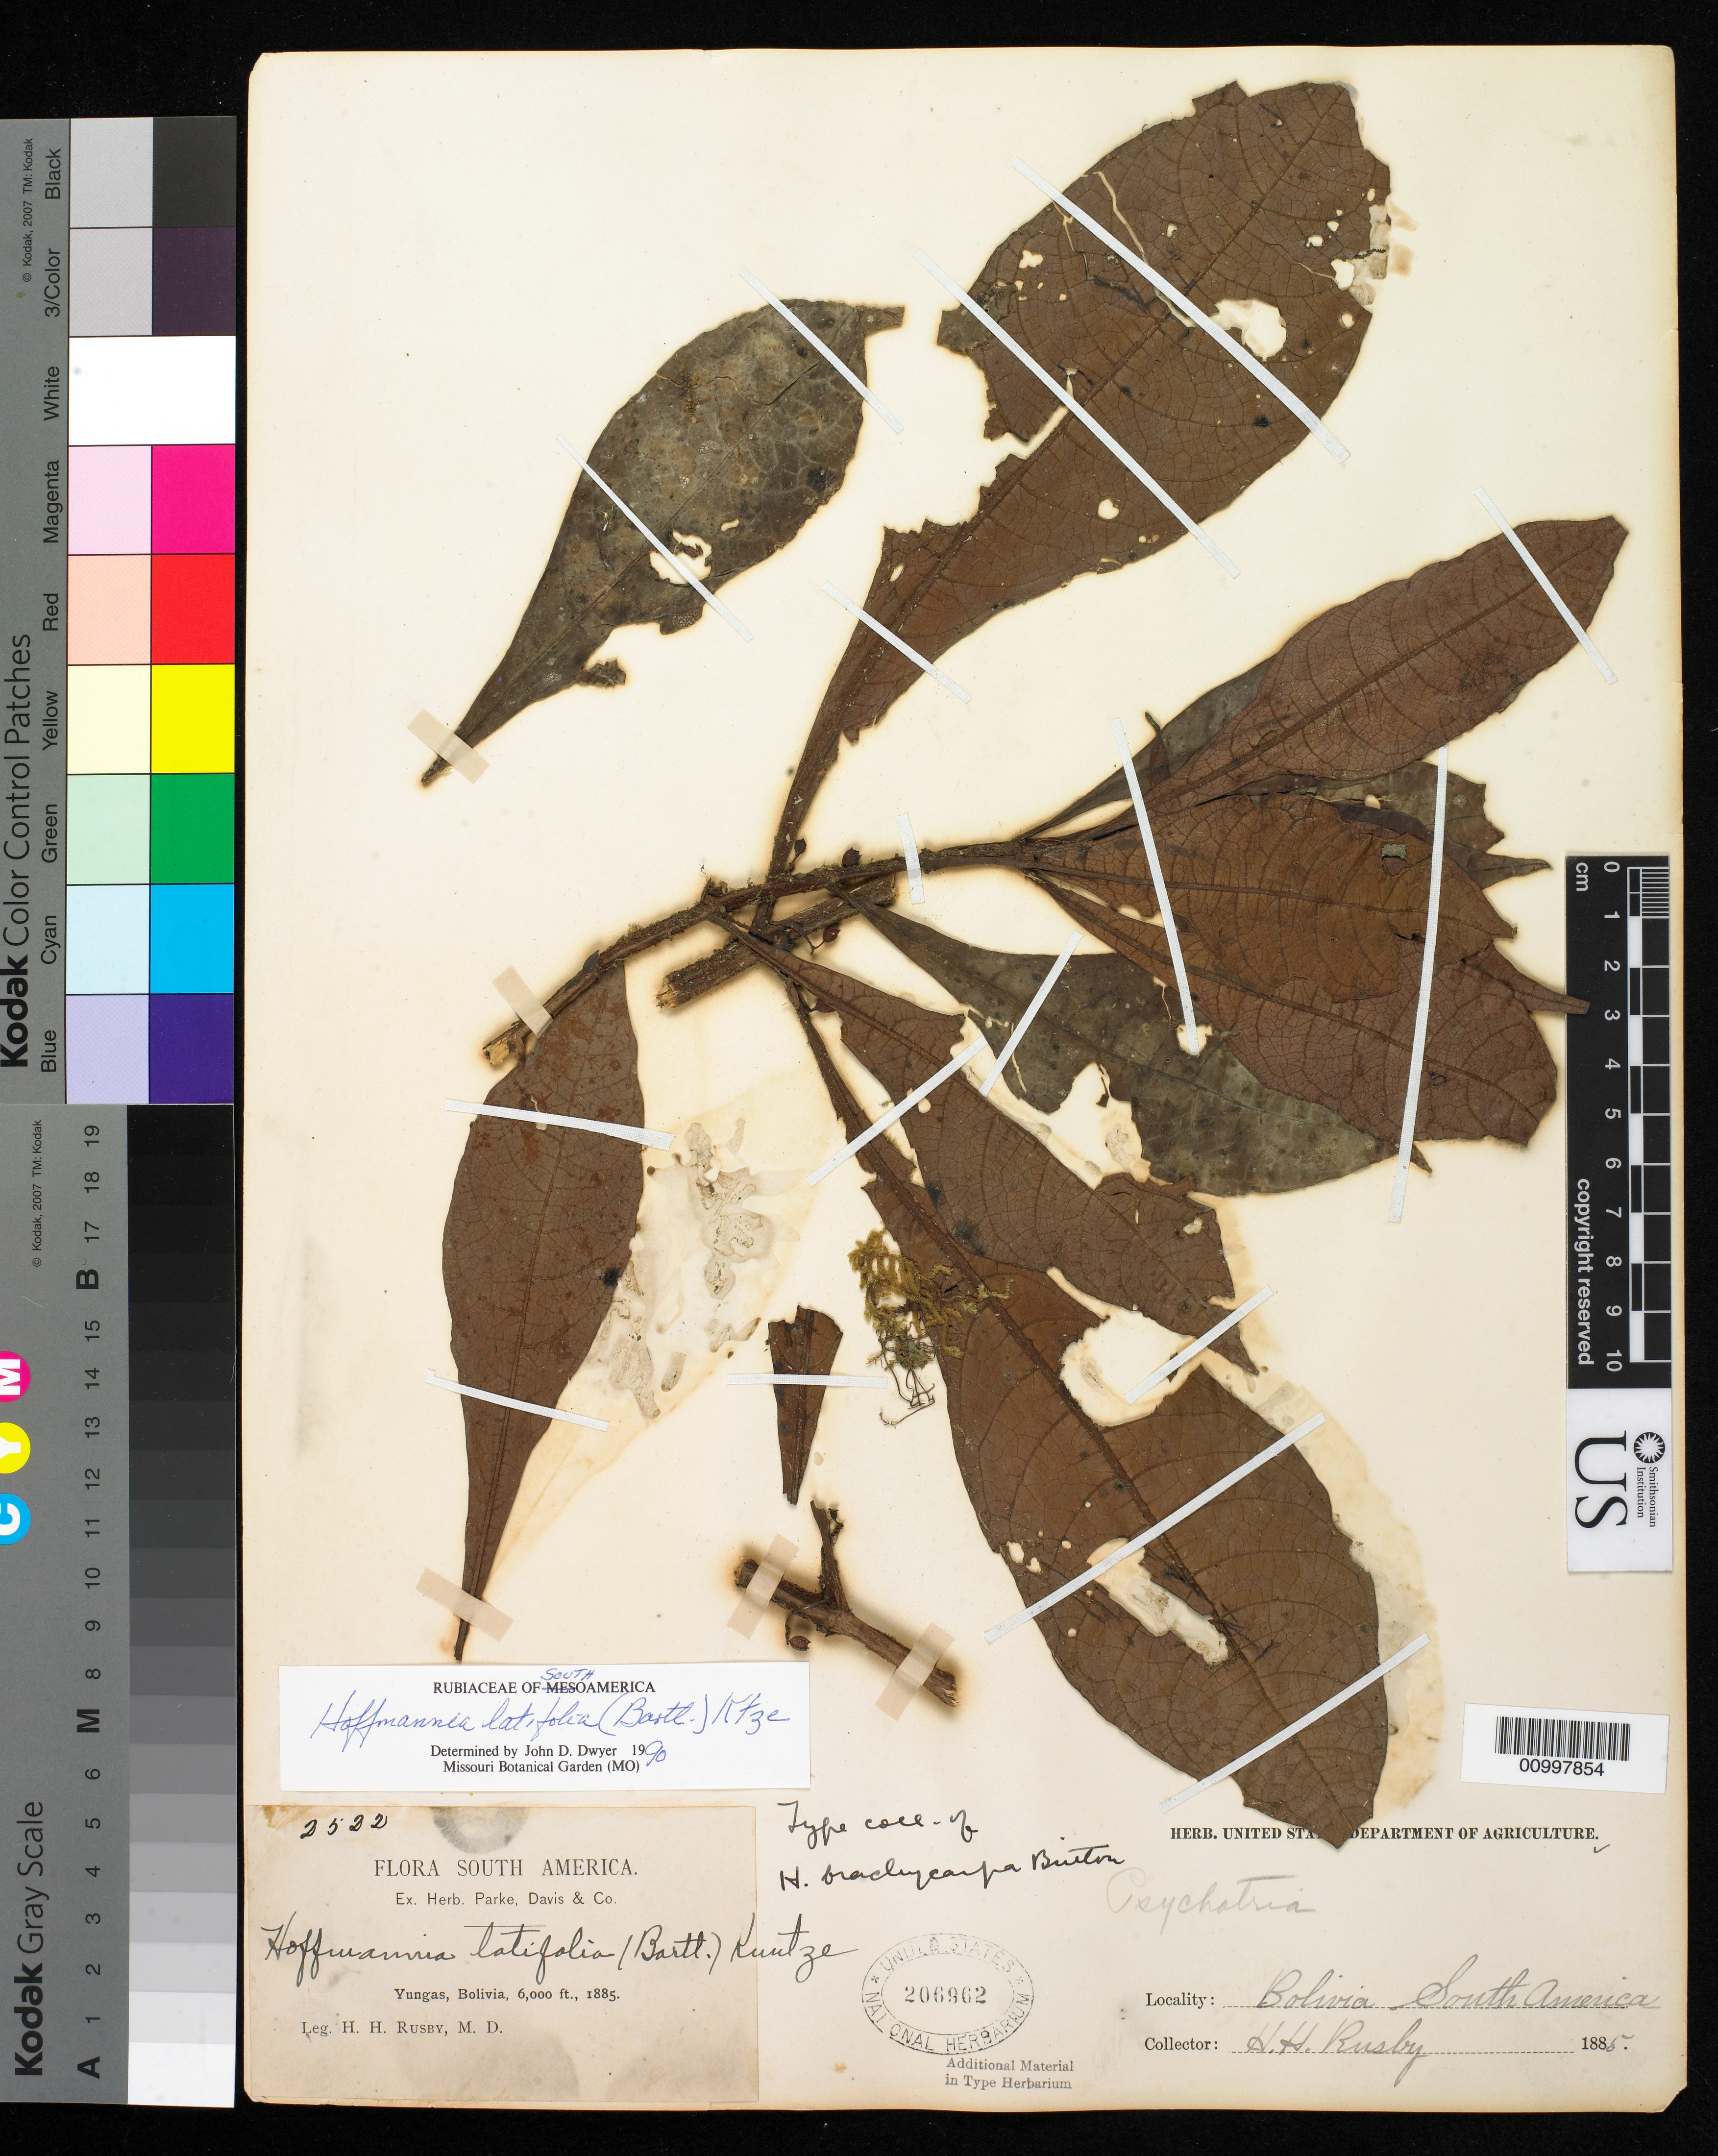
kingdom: Plantae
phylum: Tracheophyta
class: Magnoliopsida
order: Gentianales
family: Rubiaceae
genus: Hoffmannia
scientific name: Hoffmannia brachycarpa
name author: Britton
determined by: Dwyer, J. D., (MO), Missouri Botanical Garden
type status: Isotype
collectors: H. H. Rusby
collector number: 2522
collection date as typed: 1885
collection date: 1885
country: Bolivia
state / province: La Paz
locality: Yungas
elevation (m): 1829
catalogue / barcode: US 206962